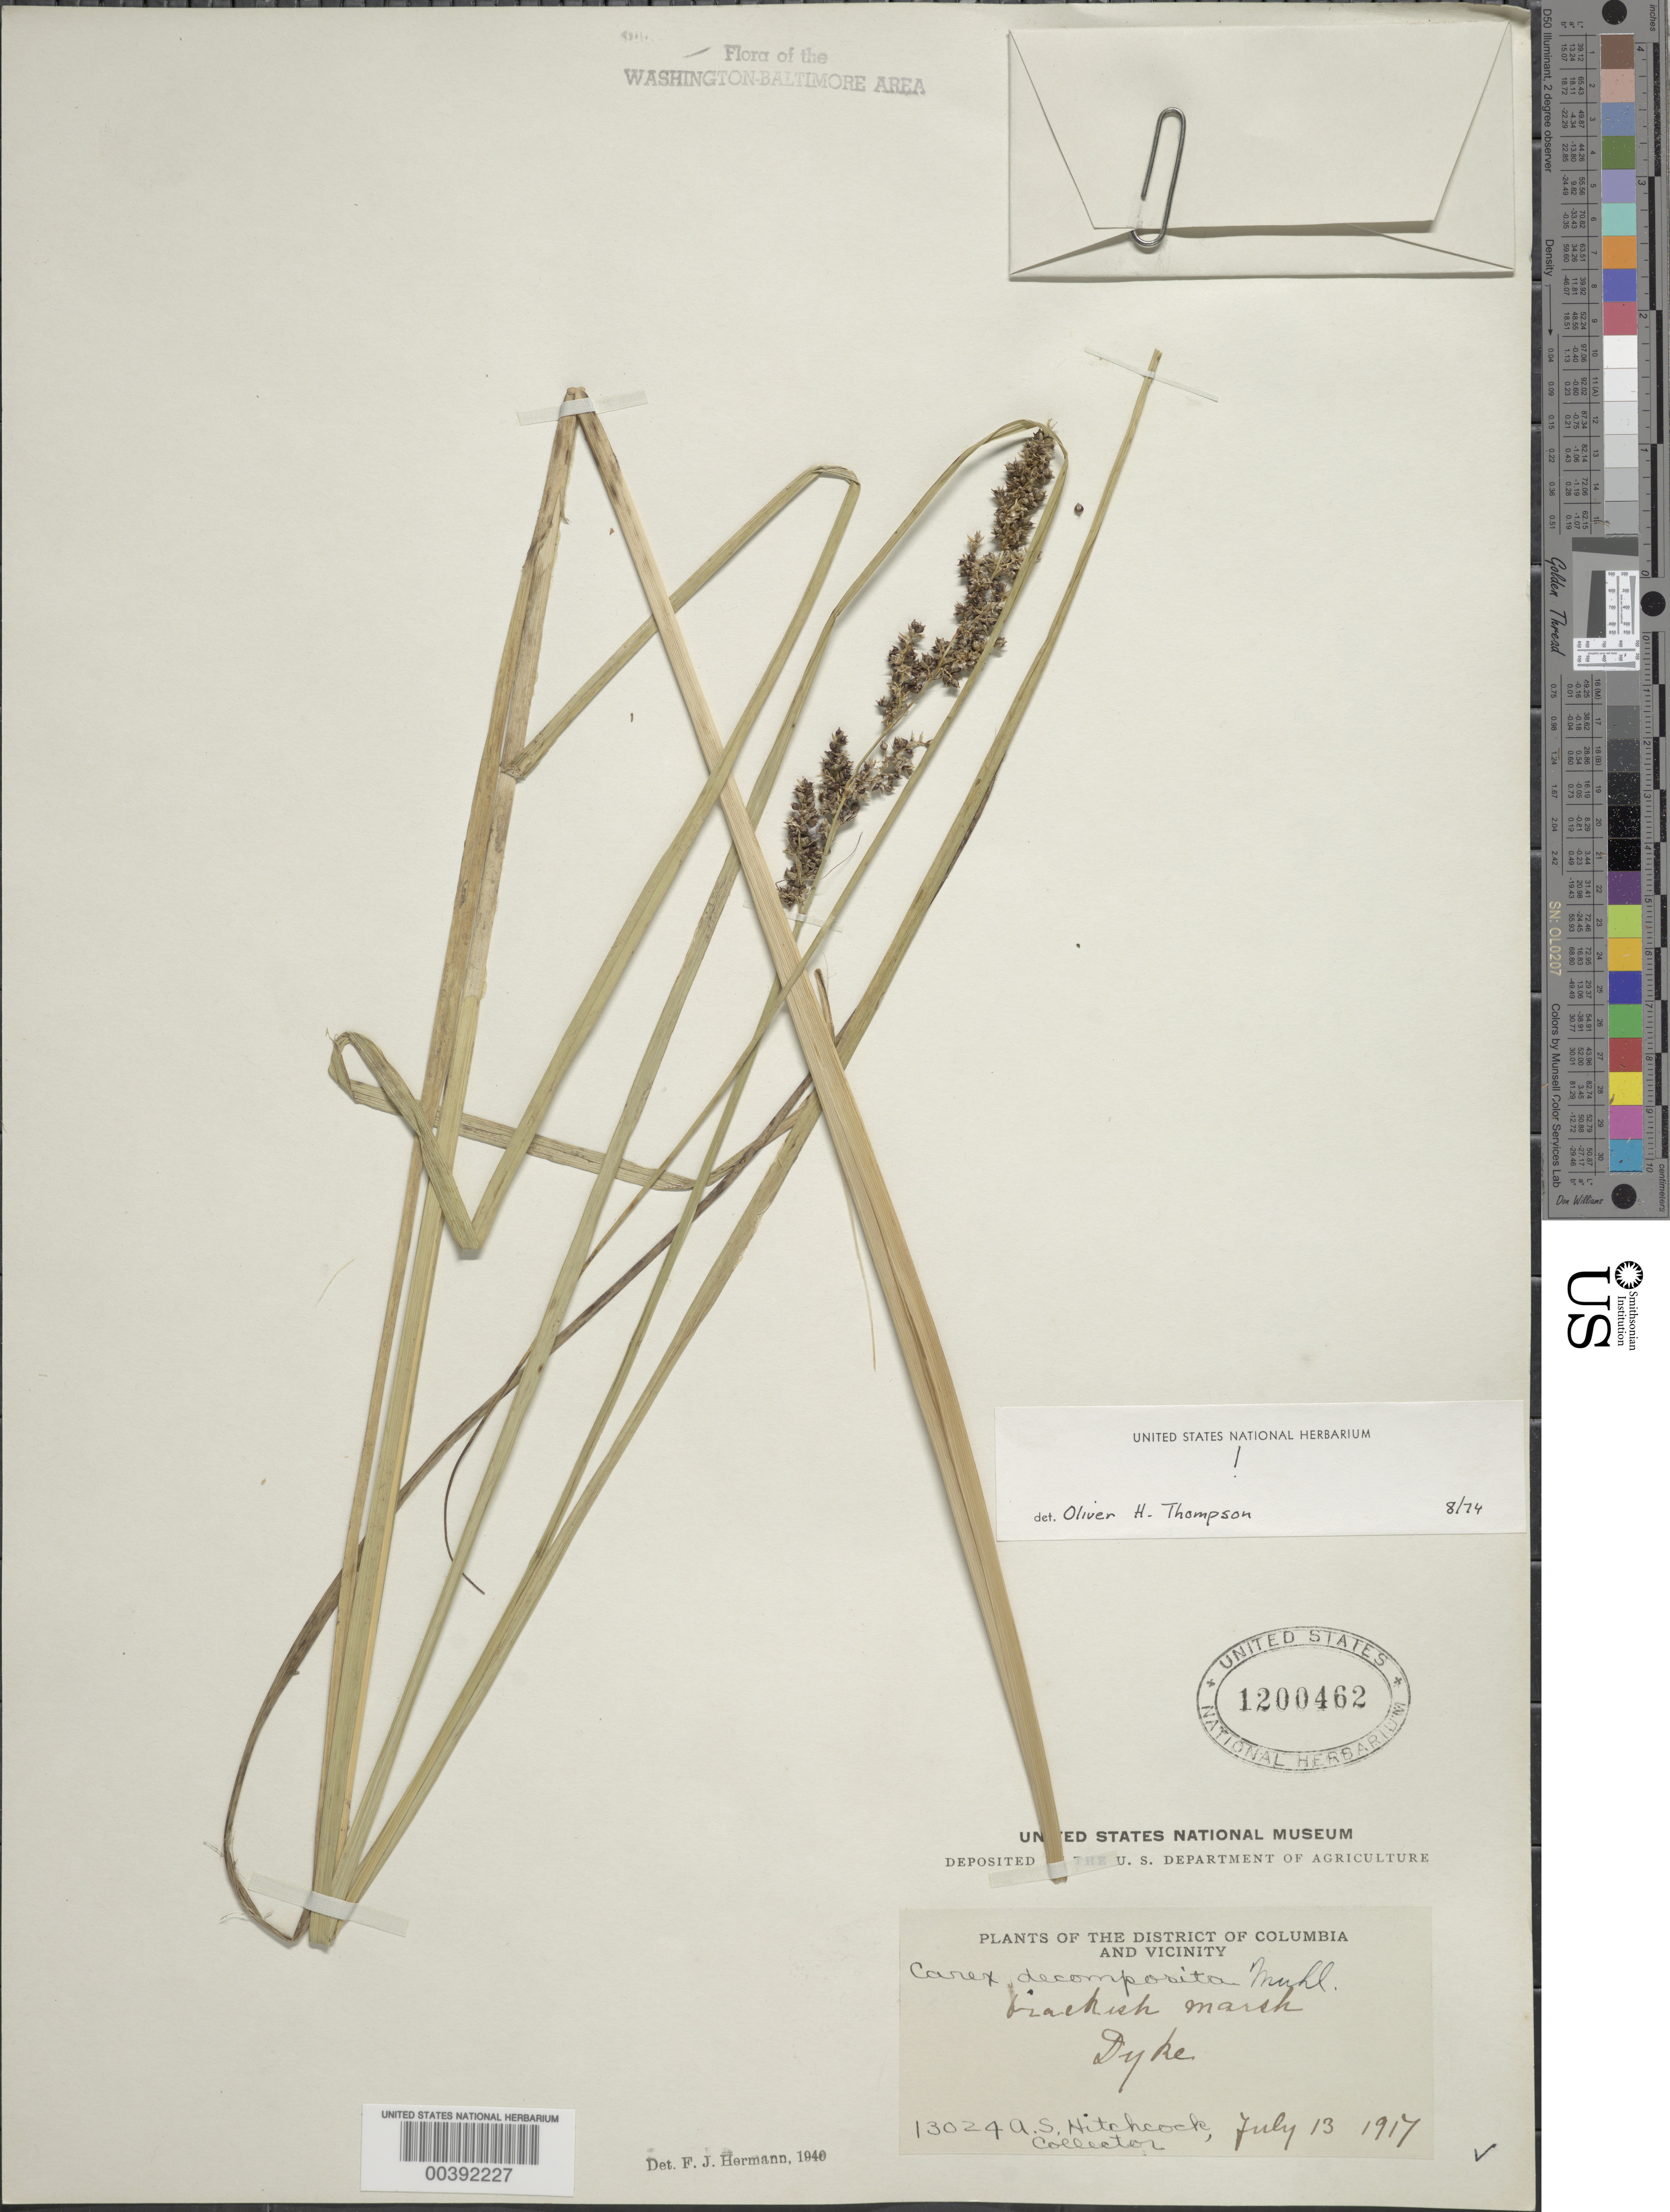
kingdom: Plantae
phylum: Tracheophyta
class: Liliopsida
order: Poales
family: Cyperaceae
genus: Carex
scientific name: Carex decomposita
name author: Muhl.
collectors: A. S. Hitchcock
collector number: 13024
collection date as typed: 13 Jul 1917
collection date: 1917-07-13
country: United States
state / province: Virginia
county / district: Fairfax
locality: Dyke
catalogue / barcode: US 1200462